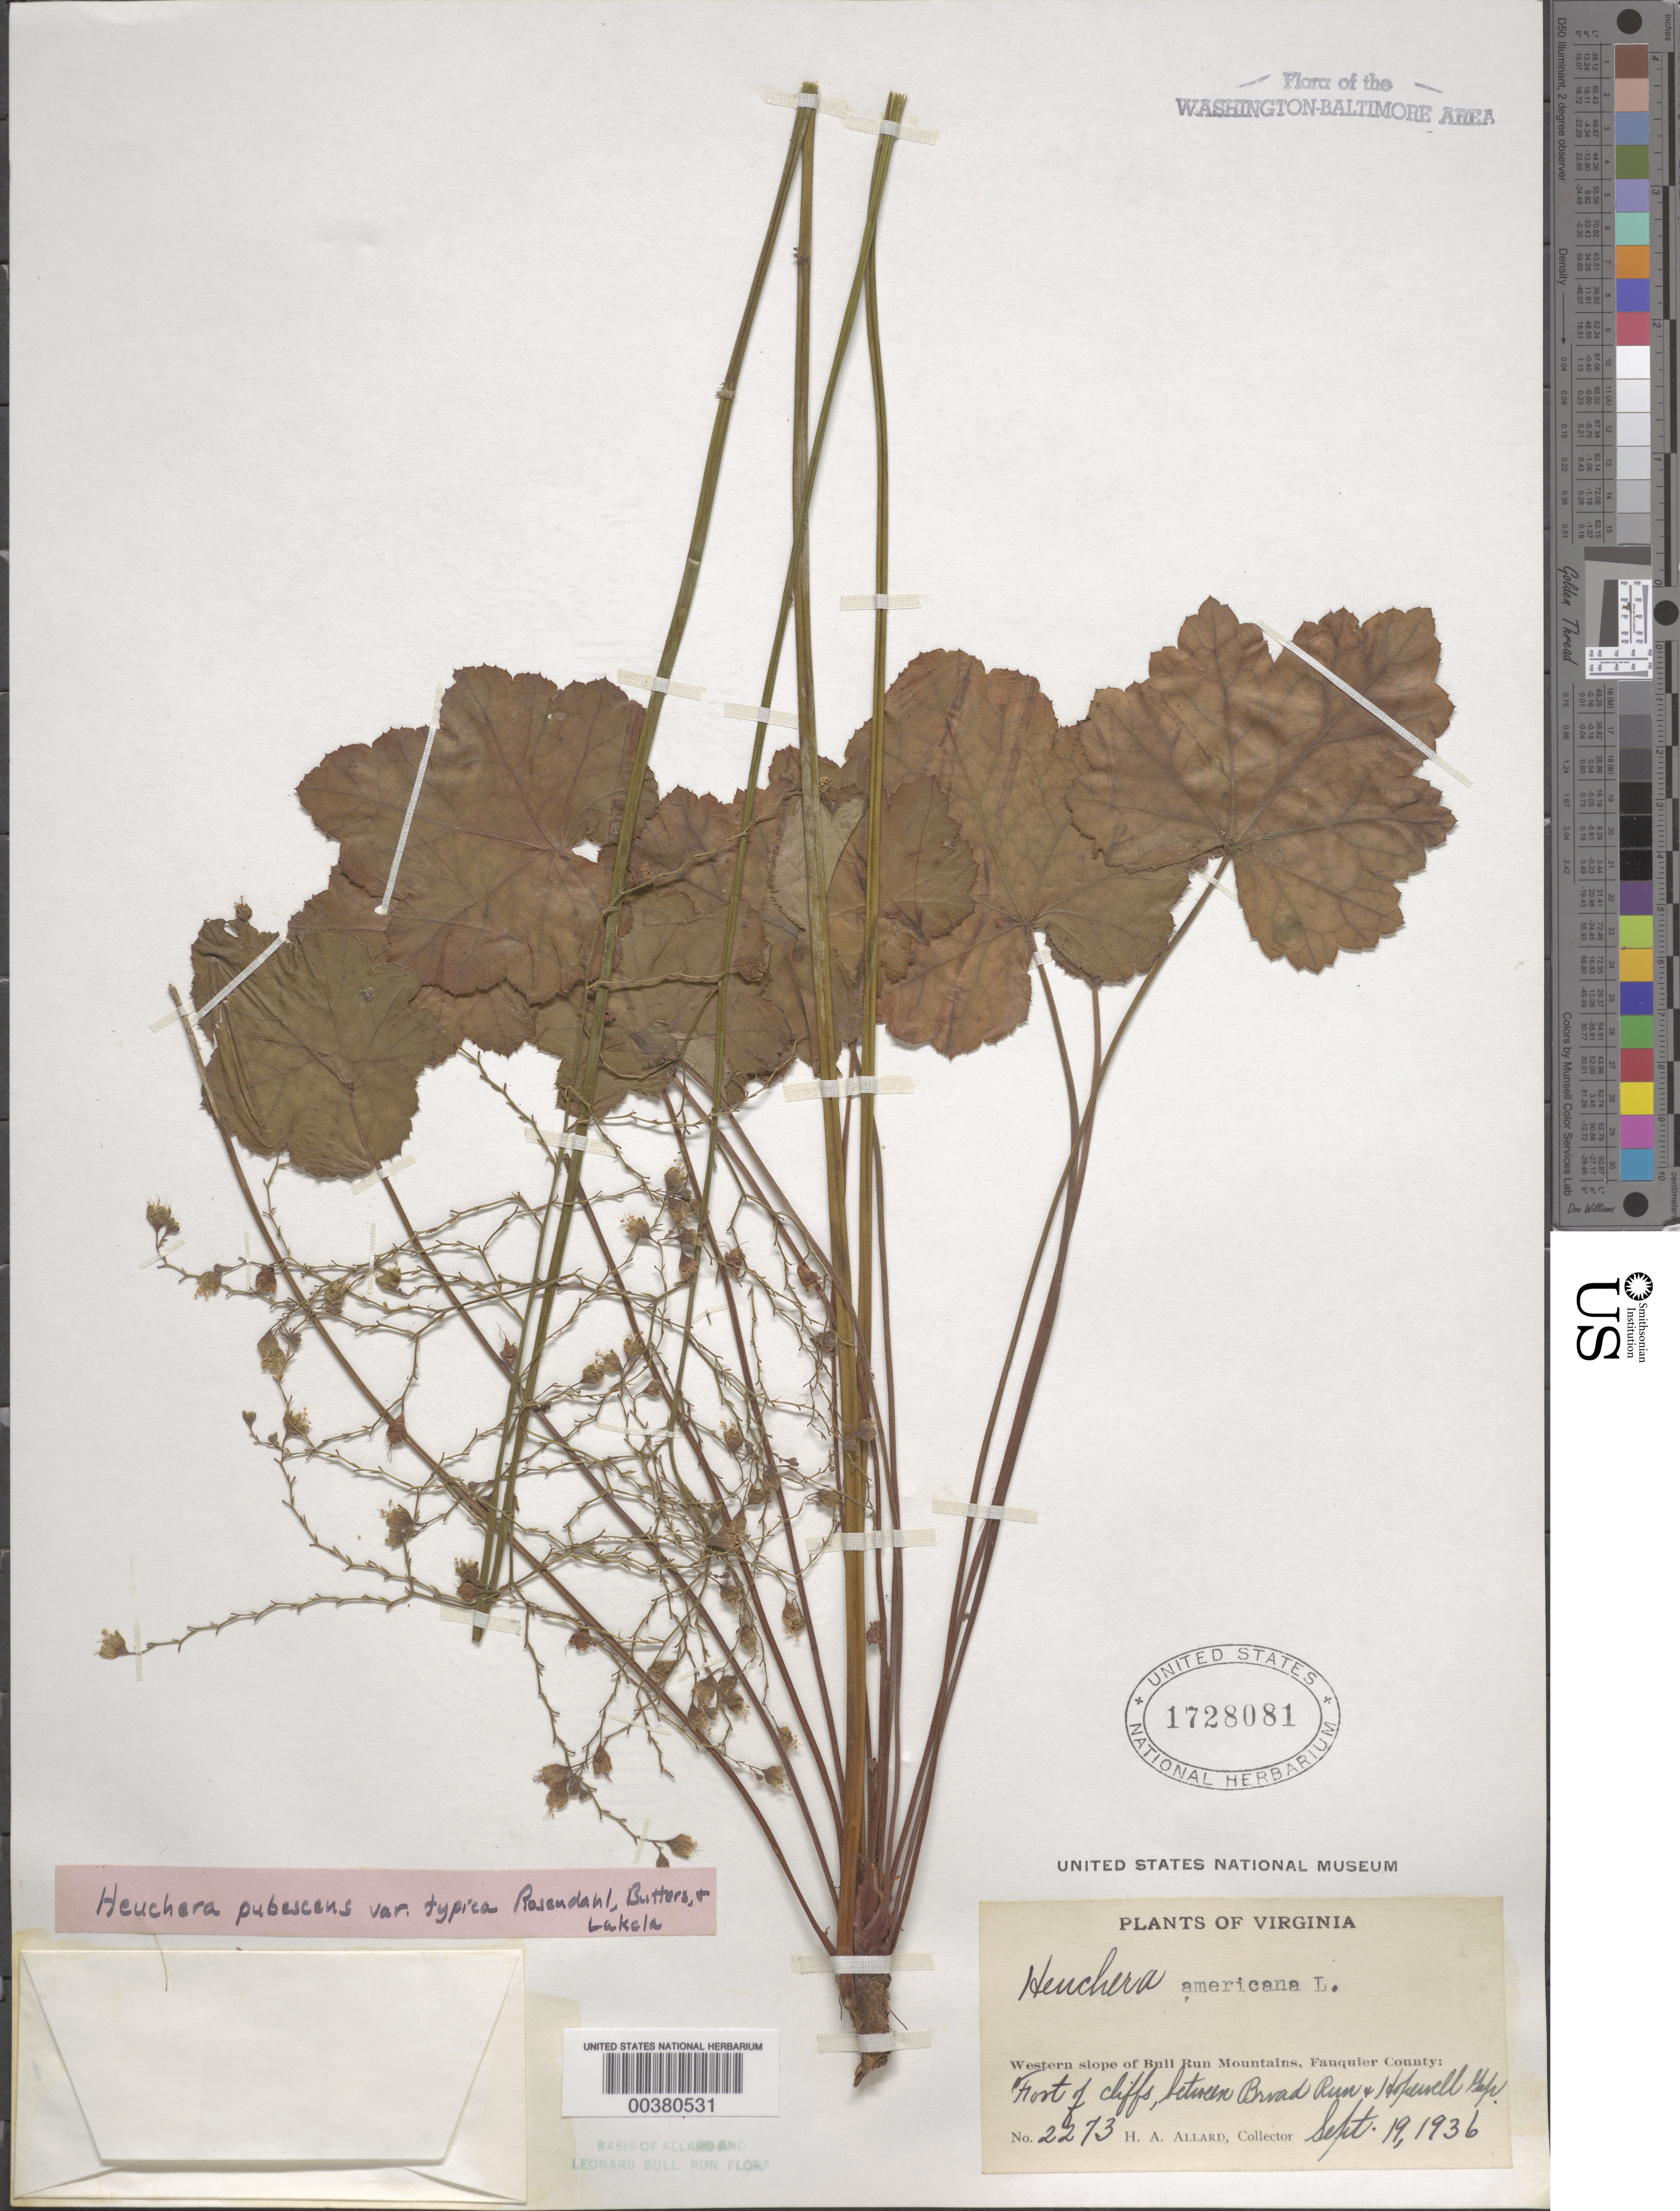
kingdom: Plantae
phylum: Tracheophyta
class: Magnoliopsida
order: Saxifragales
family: Saxifragaceae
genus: Heuchera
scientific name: Heuchera pubescens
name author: Pursh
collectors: H. A. Allard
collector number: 2273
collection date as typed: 19 Sep 1936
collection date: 1936-09-19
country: United States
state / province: Virginia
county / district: Fauquier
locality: Between Broad Run and Hopewell Gap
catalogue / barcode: US 1728081